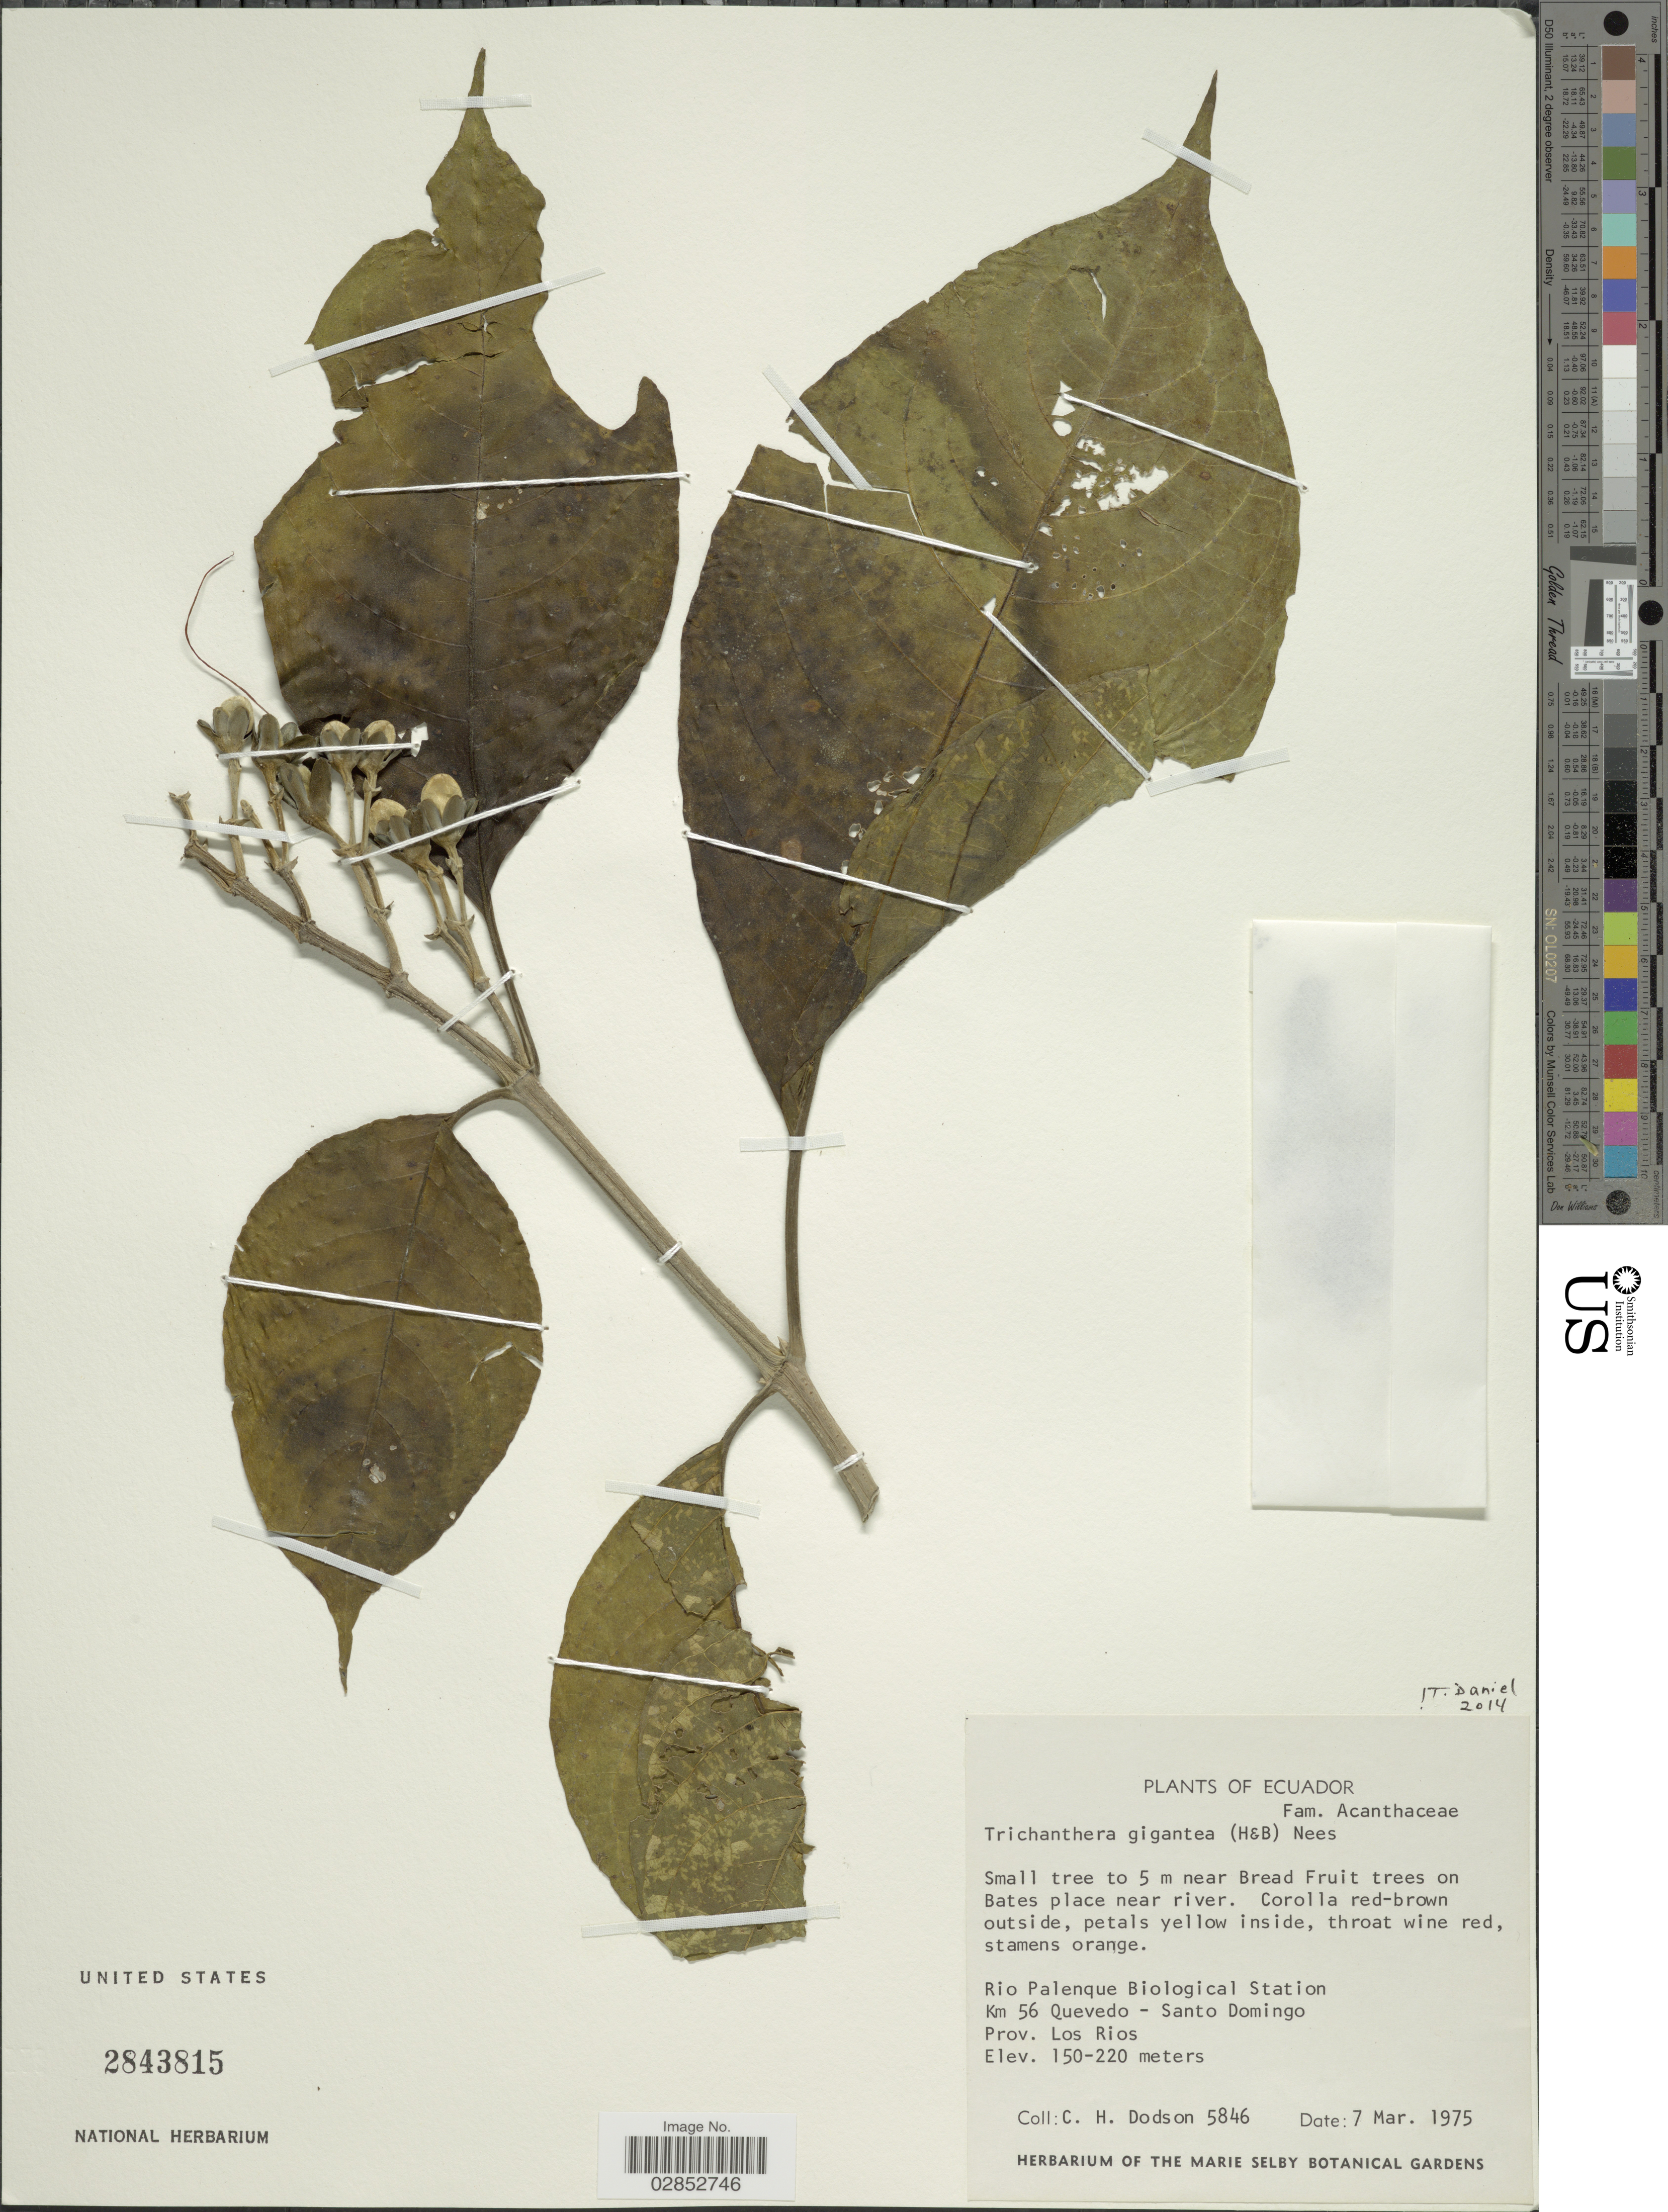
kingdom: Plantae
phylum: Tracheophyta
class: Magnoliopsida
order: Lamiales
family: Acanthaceae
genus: Trichanthera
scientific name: Trichanthera gigantea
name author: (Bonpl.) Nees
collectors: C. H. Dodson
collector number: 5846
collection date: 1975-03-07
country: Ecuador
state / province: Los Ríos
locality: Rio Palenque Biological Station. Km 56 Quevedo-Santo Domingo.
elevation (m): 150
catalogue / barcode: US 2843815